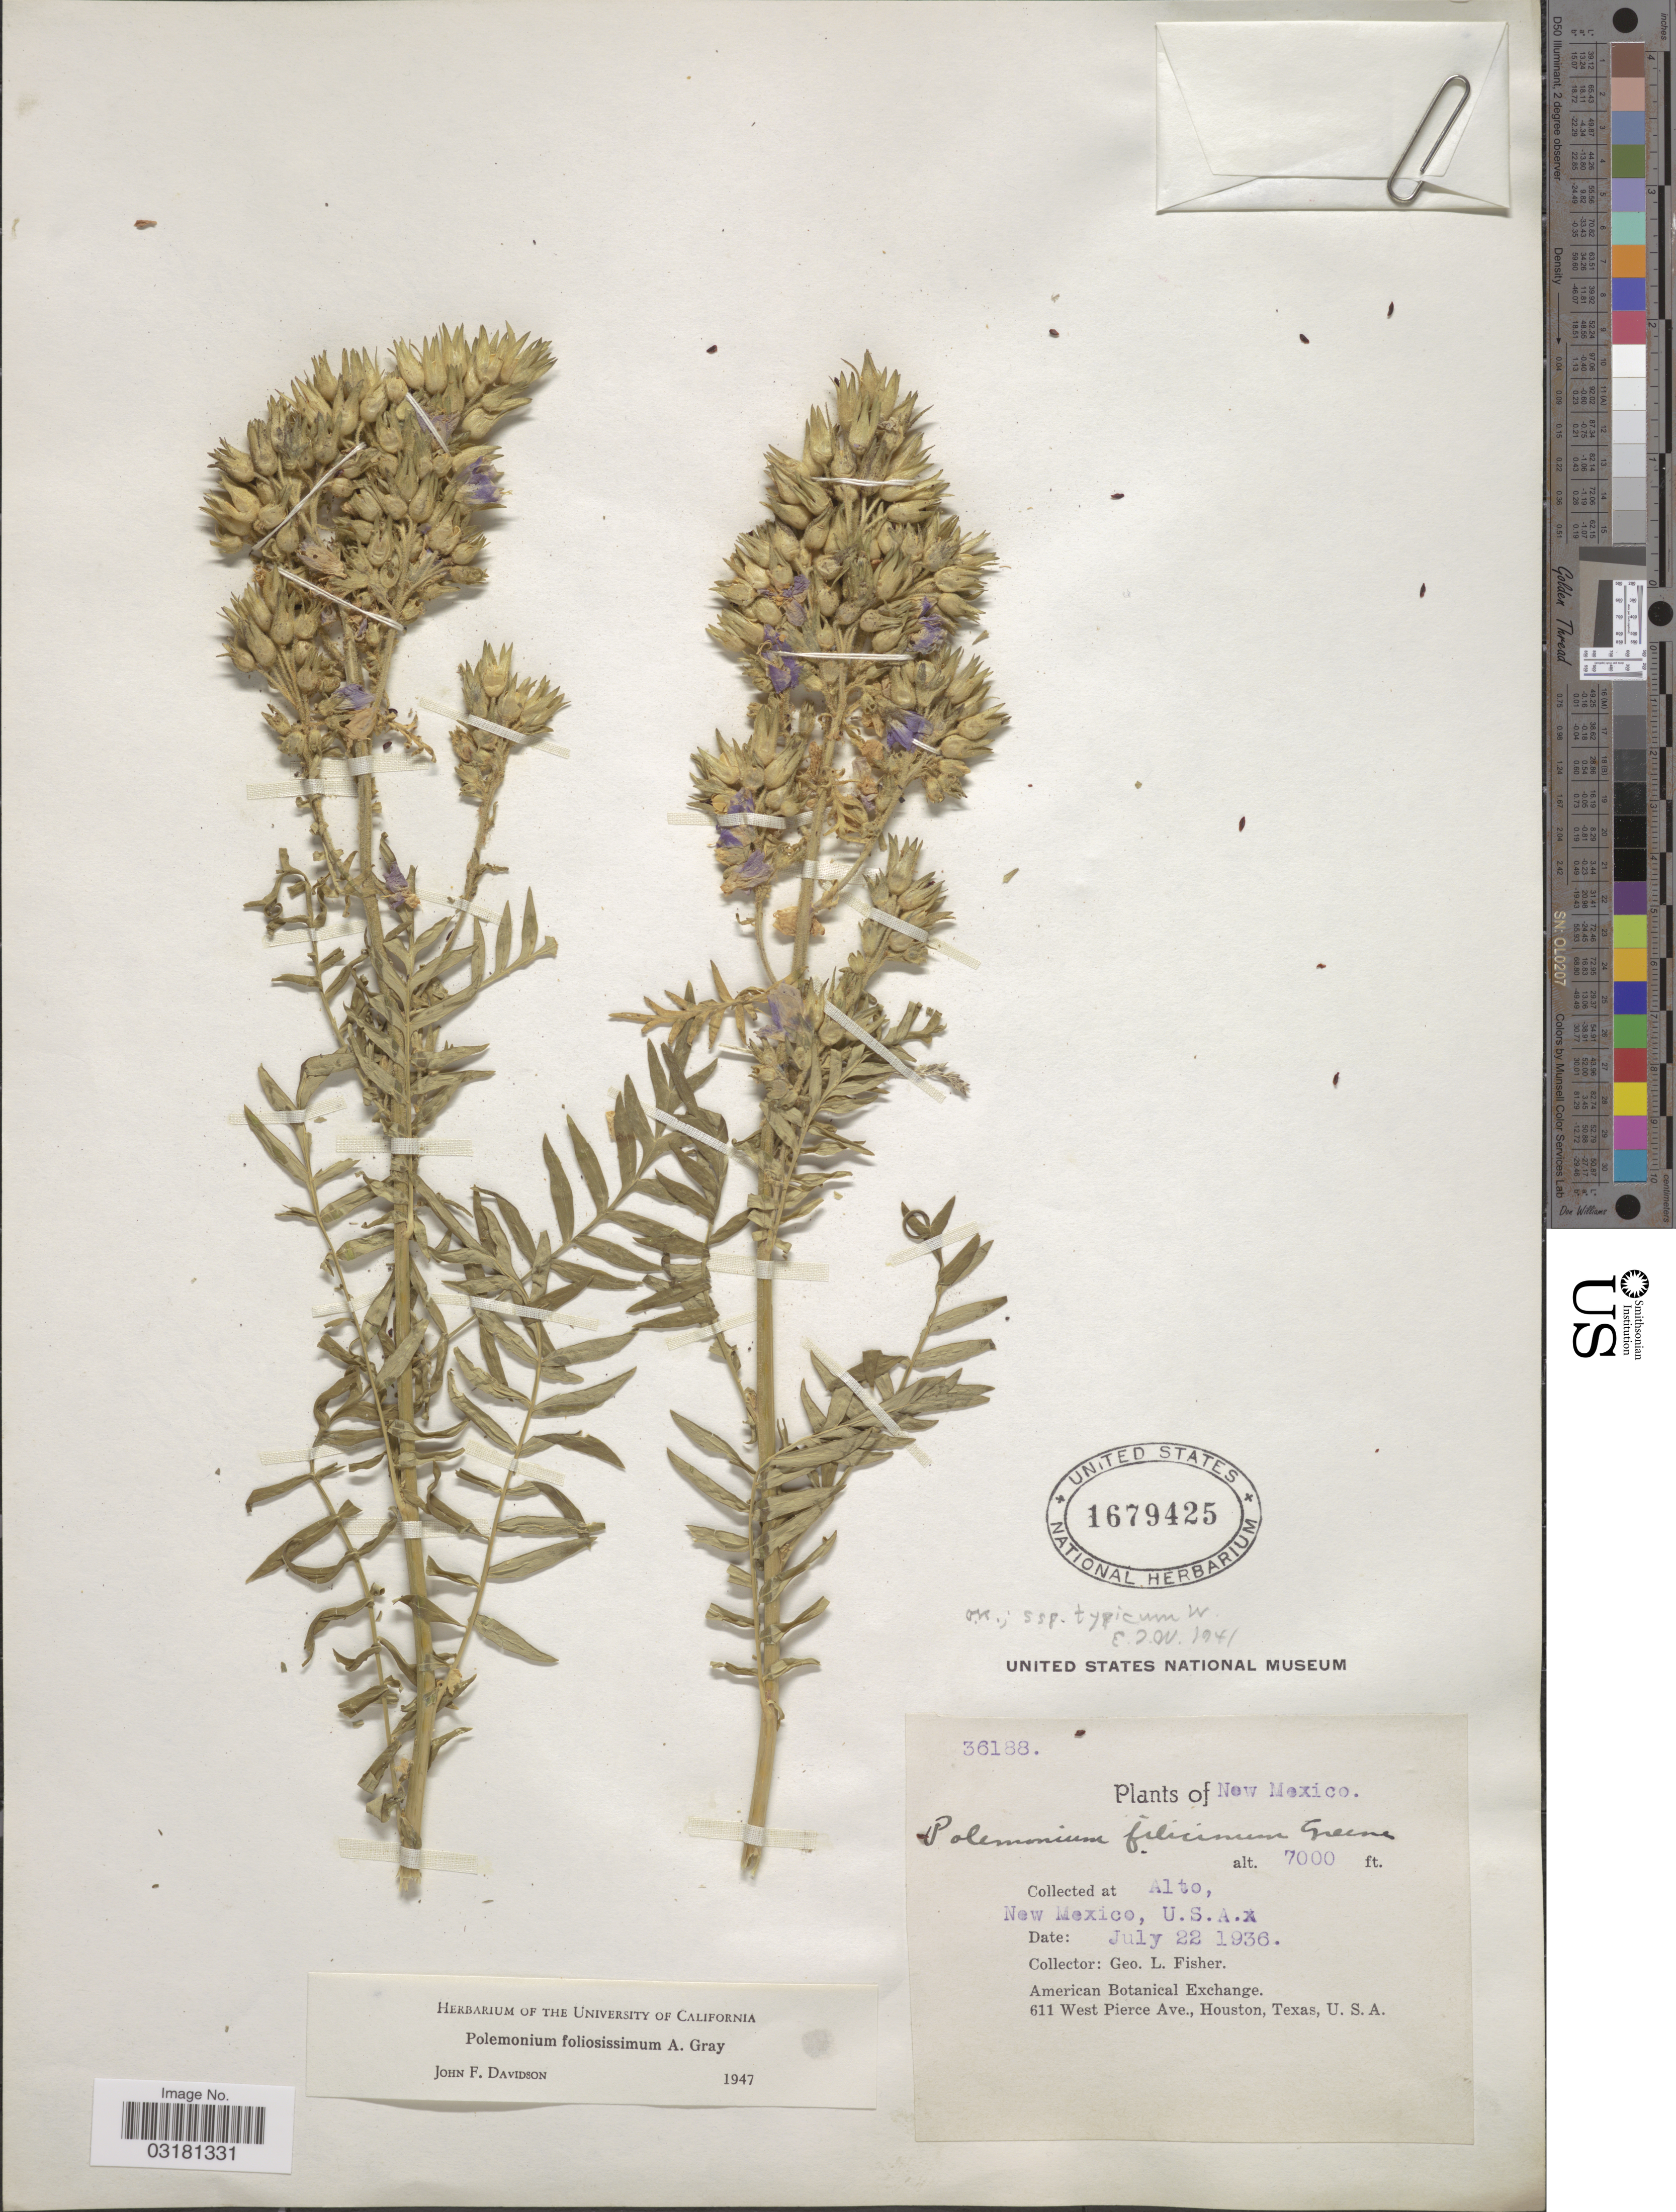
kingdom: Plantae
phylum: Tracheophyta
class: Magnoliopsida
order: Ericales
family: Polemoniaceae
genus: Polemonium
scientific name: Polemonium foliosissimum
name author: A. Gray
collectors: G. L. Fisher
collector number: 36188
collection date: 1936-07-22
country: United States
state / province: New Mexico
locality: Alto, U.S.A.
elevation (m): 2134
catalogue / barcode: US 1679425